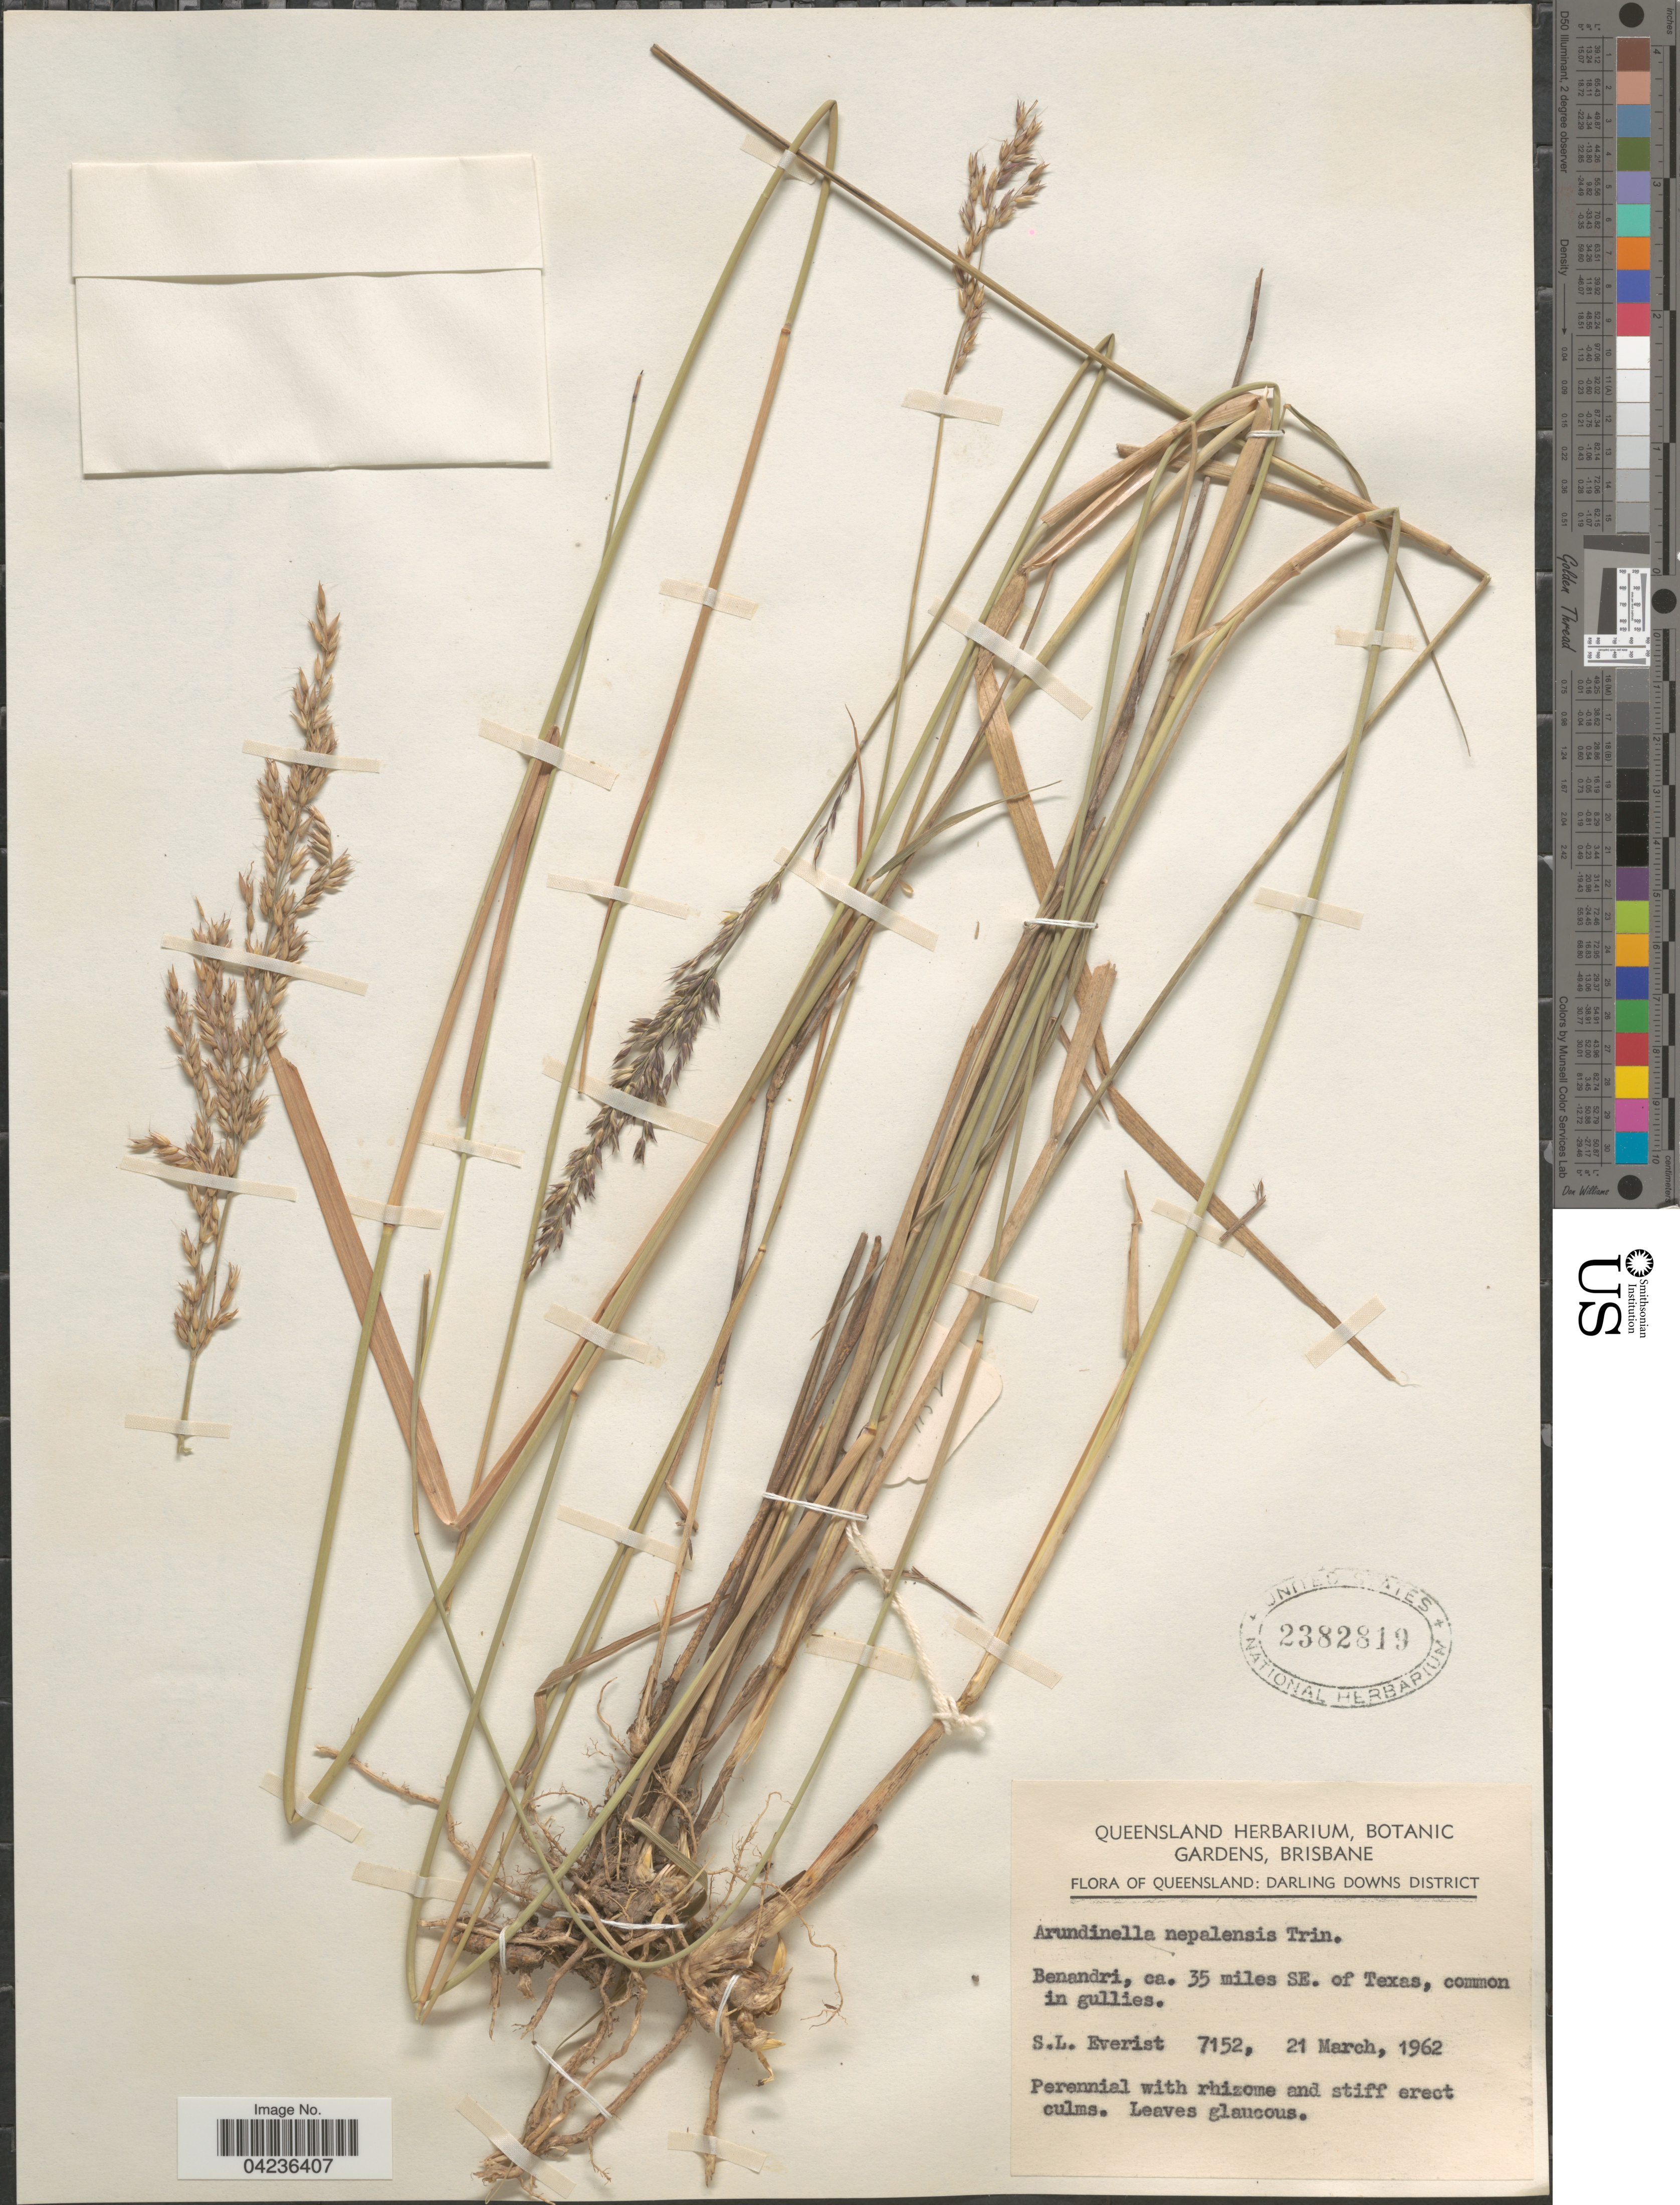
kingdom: Plantae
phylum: Tracheophyta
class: Liliopsida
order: Poales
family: Poaceae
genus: Arundinella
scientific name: Arundinella nepalensis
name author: Trin.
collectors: S. Everist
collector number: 7152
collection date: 1962-03-21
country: Australia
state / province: Queensland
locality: Darling Downs District. Benandri, ca. 35 miles SE. of Texas, common in gullies.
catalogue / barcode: US 2382819